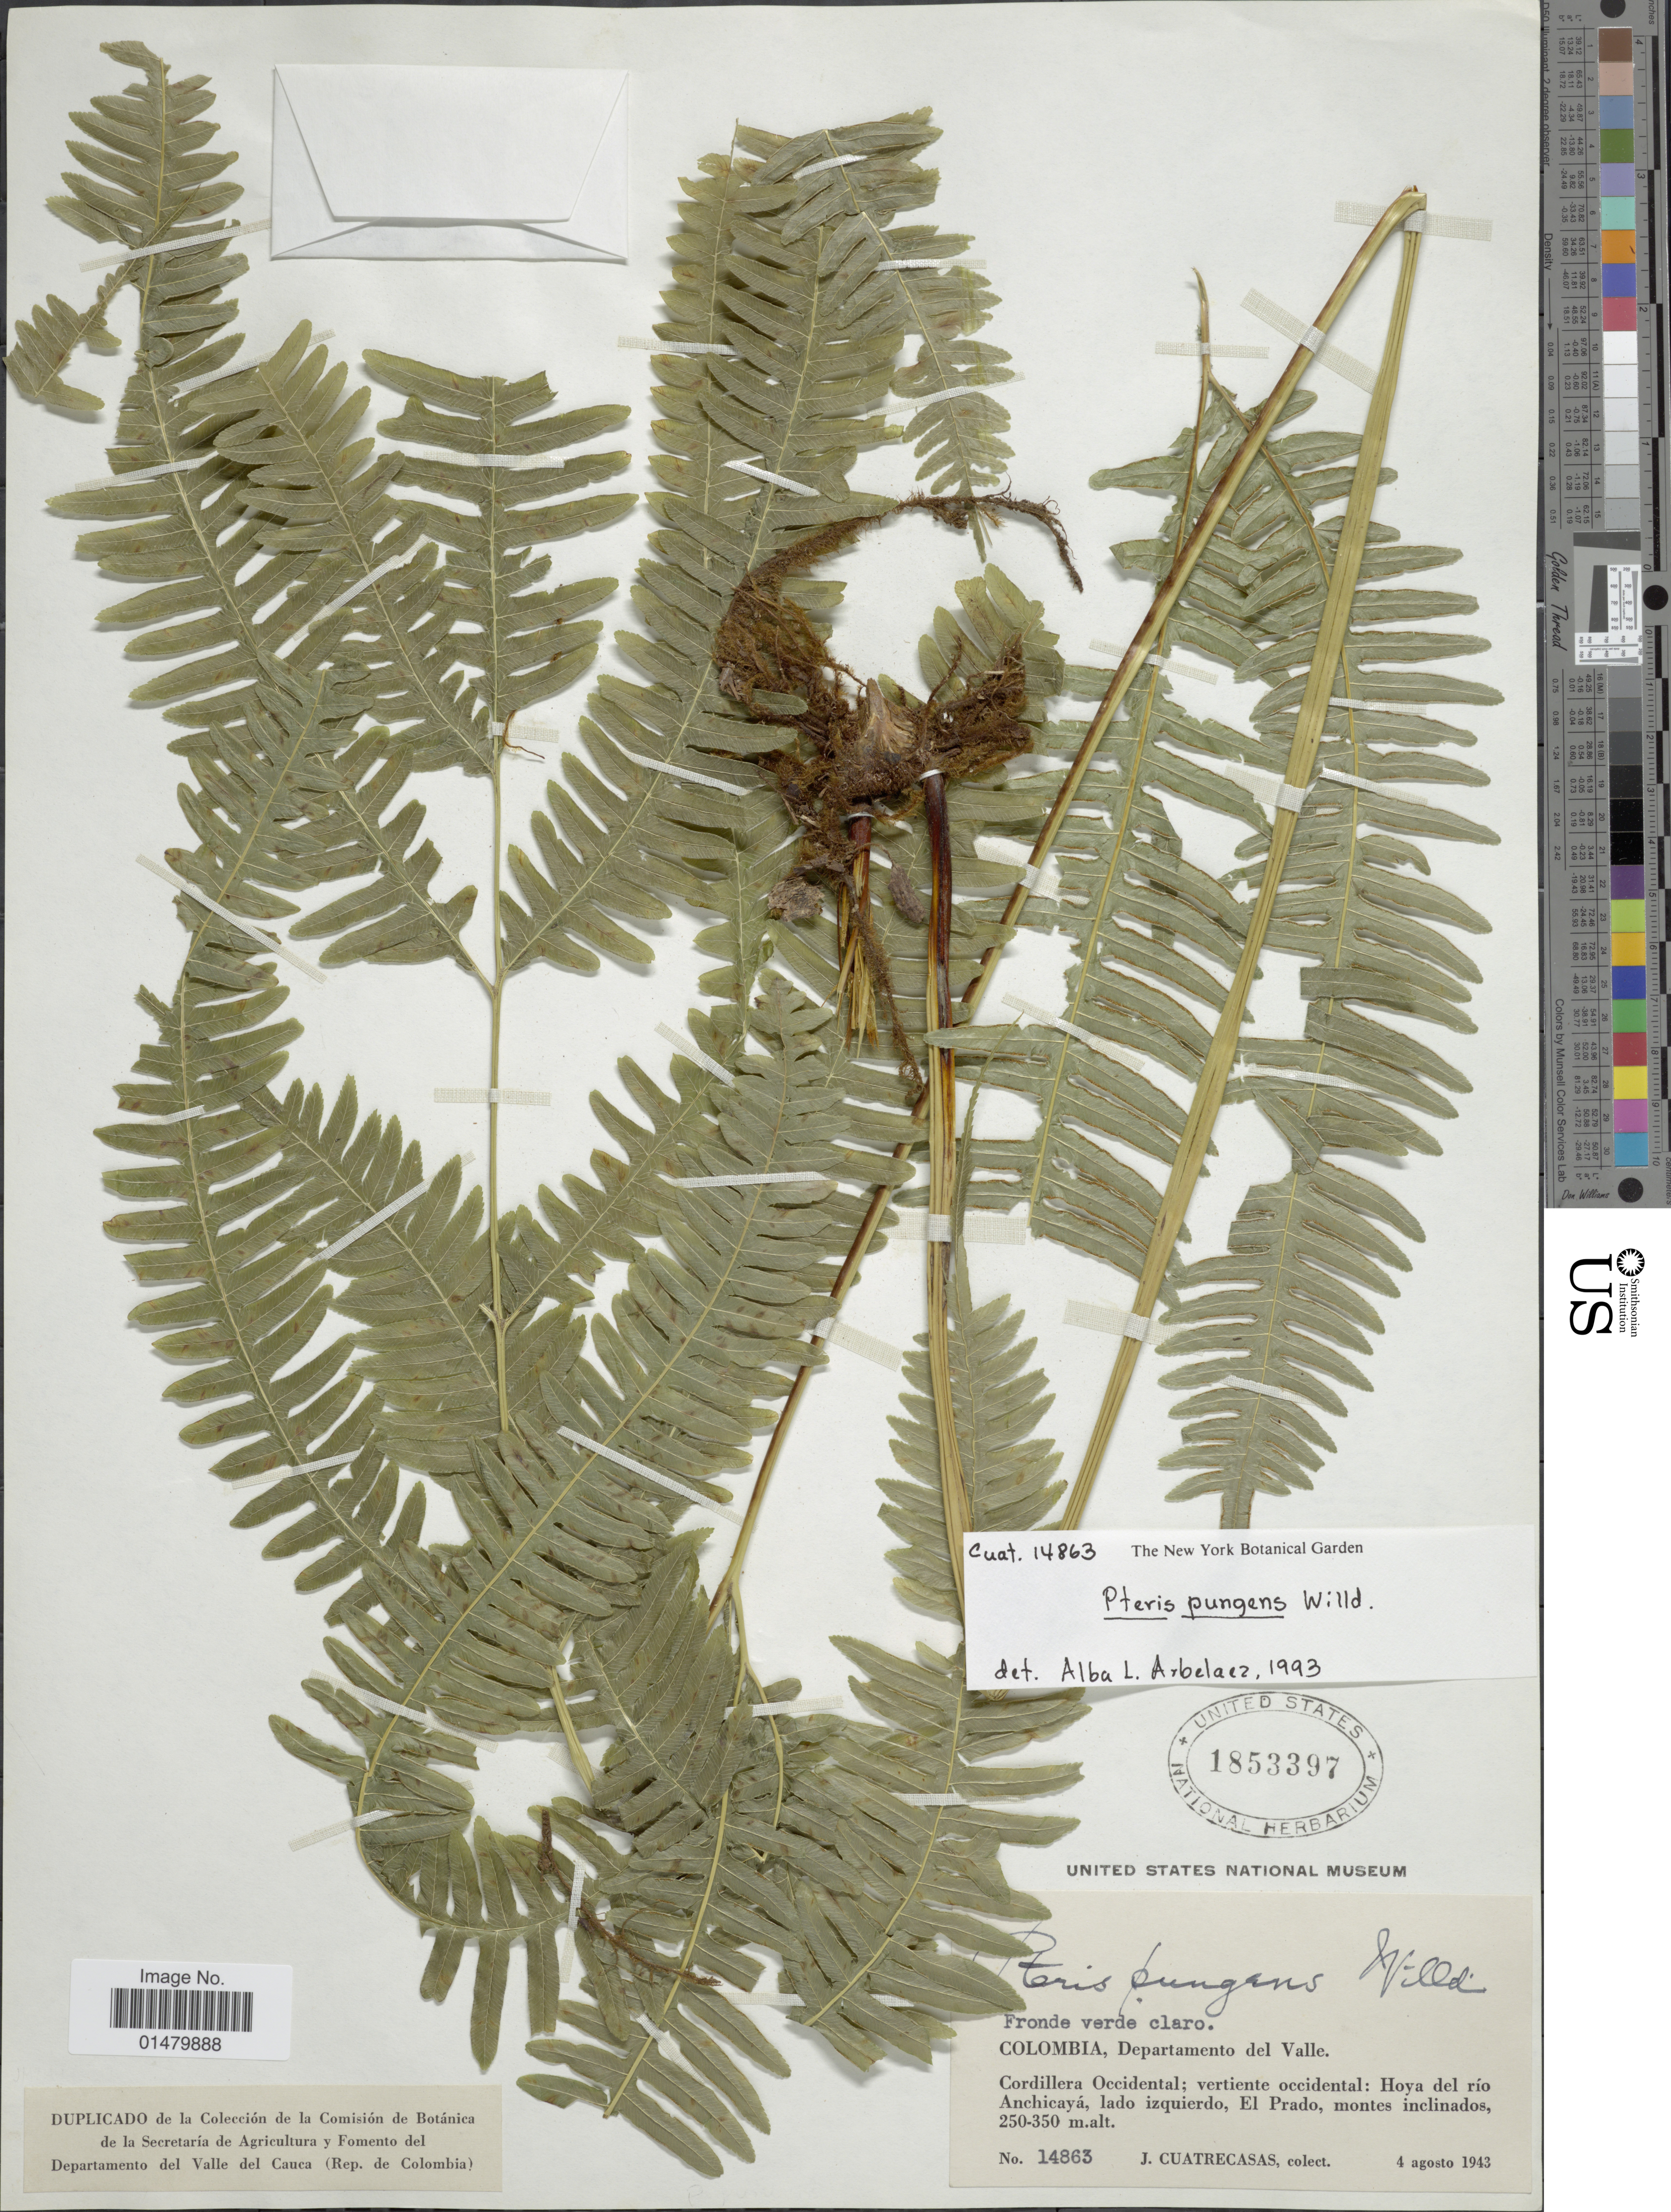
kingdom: Plantae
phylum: Tracheophyta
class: Polypodiopsida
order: Polypodiales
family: Pteridaceae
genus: Pteris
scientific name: Pteris pungens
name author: Willd.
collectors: J. Cuatrecasas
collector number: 14863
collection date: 1943-09-04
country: Colombia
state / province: Valle del Cauca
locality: Departamento del Valle. Cordillera Occidental; vertiente occidental: Hoya del rio Anchicaya, lado izquierdo, El Prado.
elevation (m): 250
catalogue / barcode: US 1853397